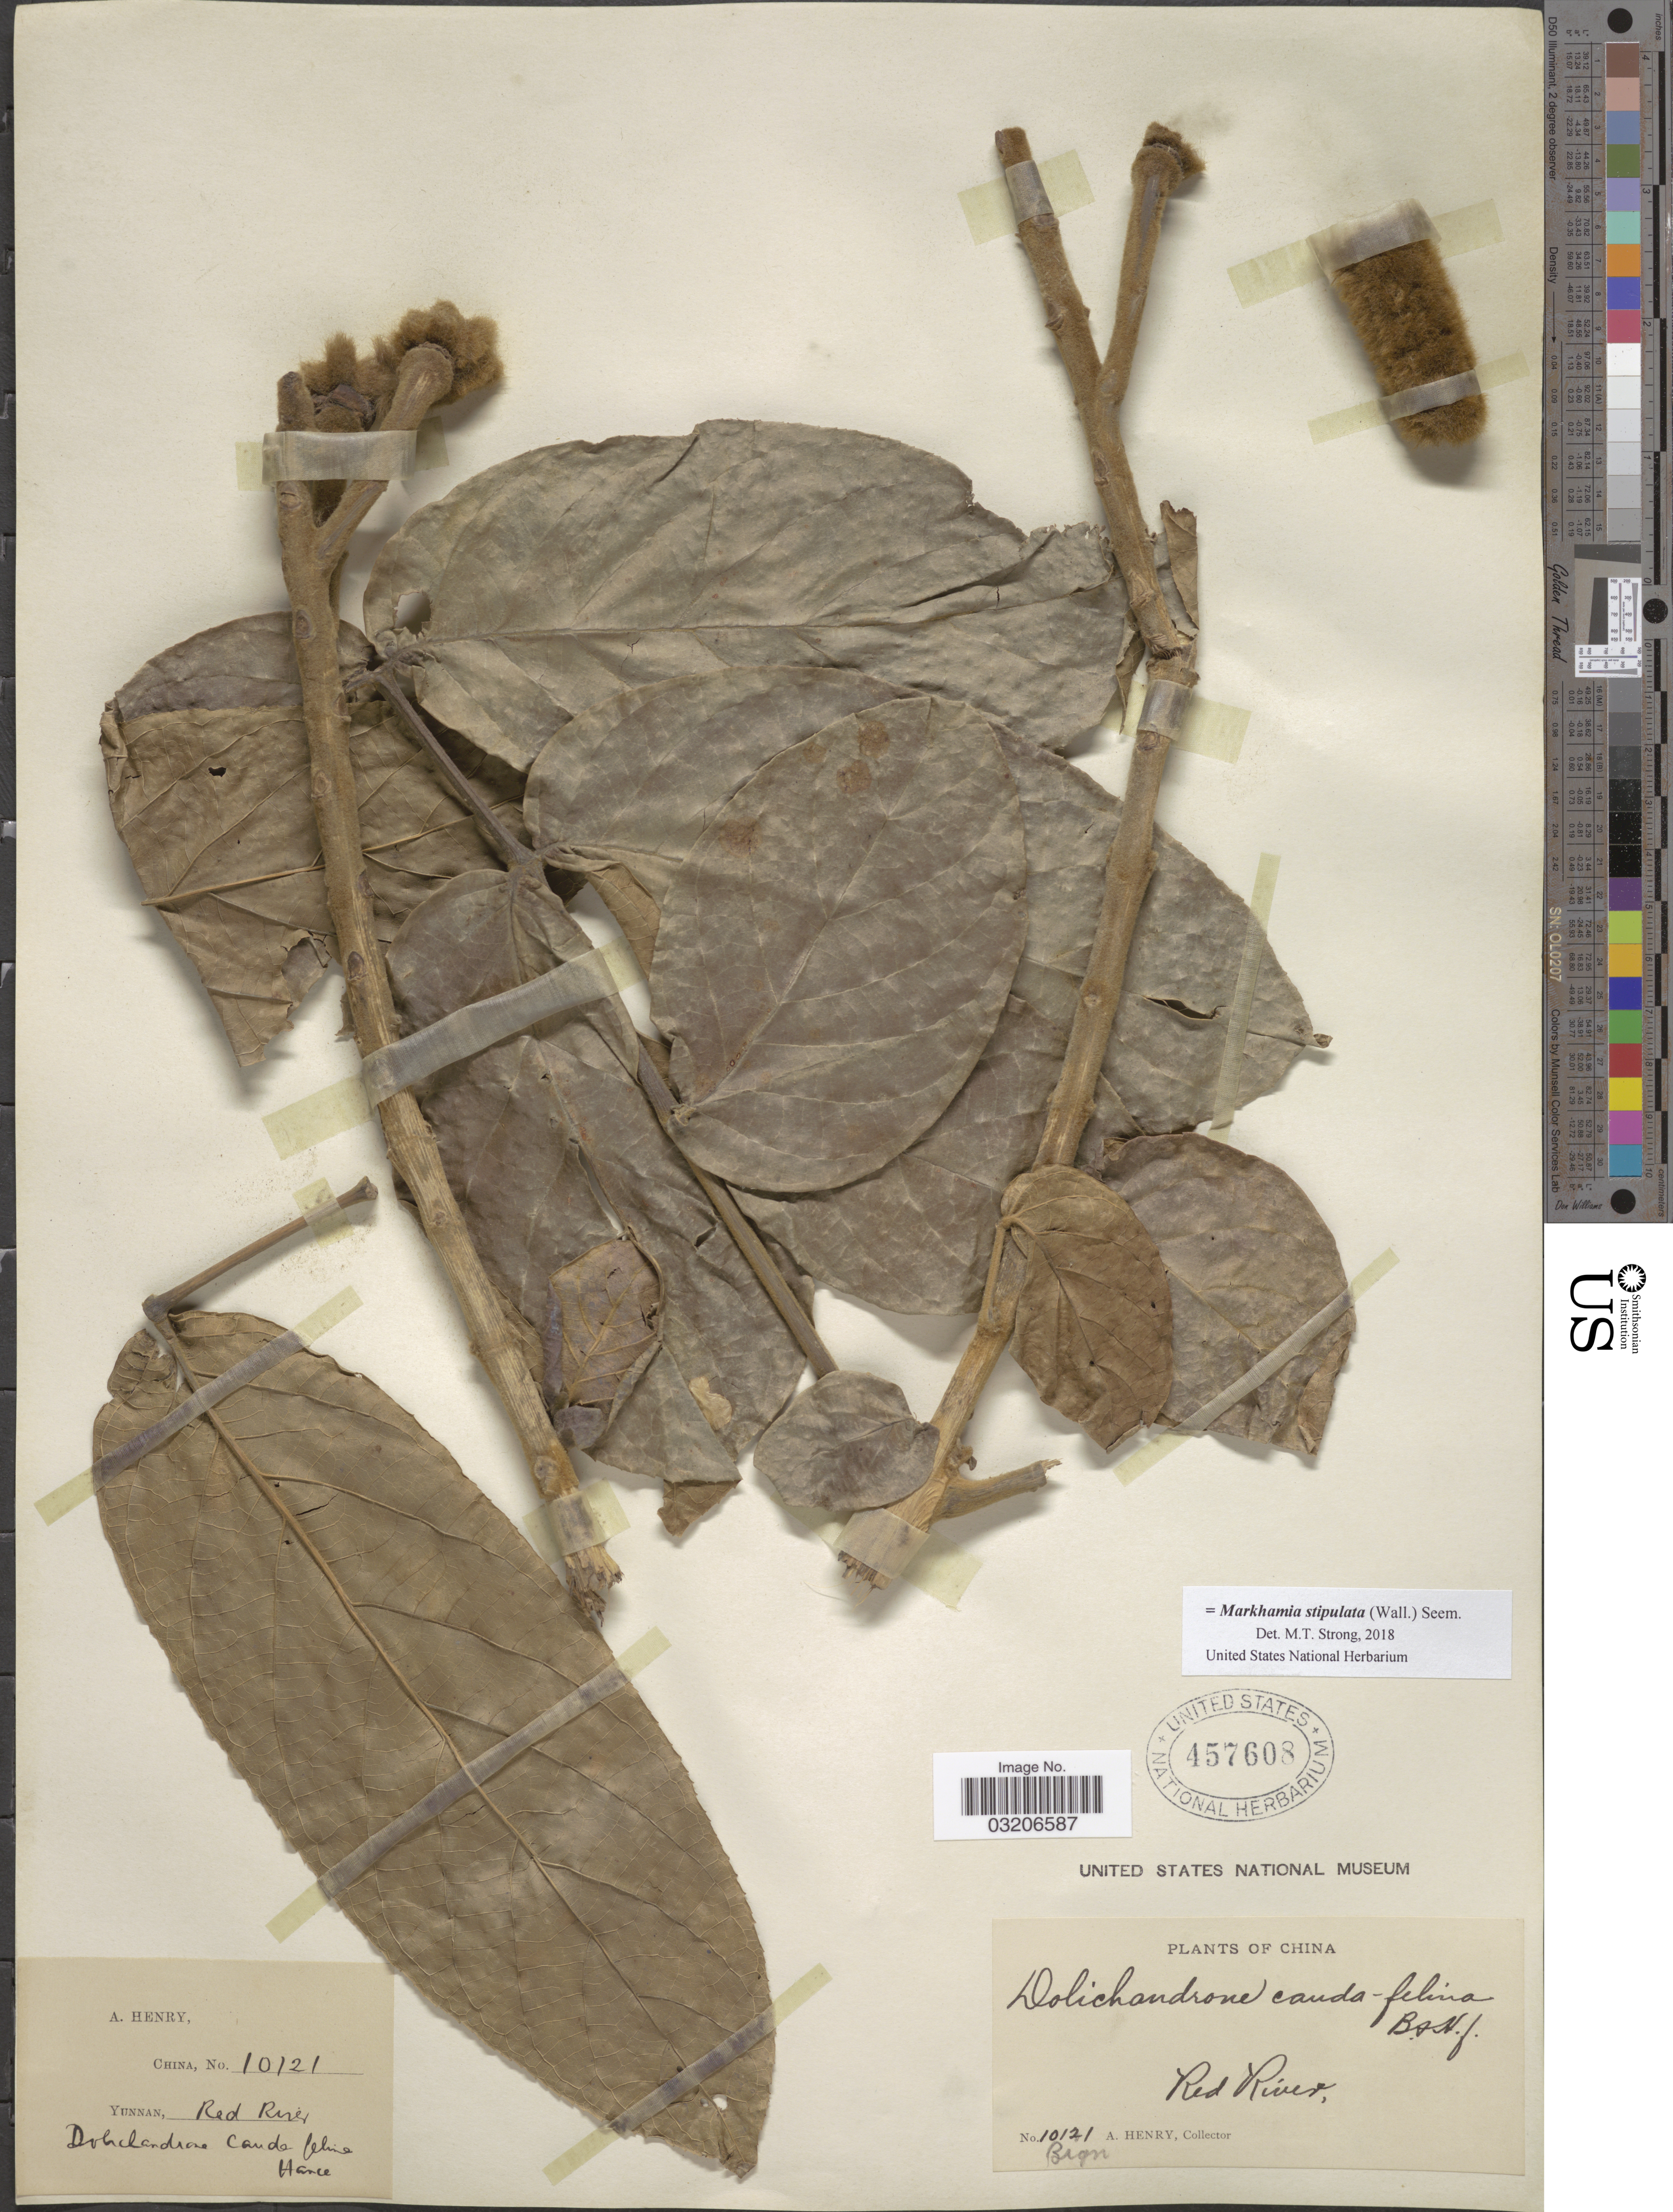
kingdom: Plantae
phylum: Tracheophyta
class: Magnoliopsida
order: Lamiales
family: Bignoniaceae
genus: Markhamia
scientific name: Markhamia stipulata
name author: (Wall.) Seem.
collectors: A. Henry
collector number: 10121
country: China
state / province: Yunnan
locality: Red River.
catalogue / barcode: US 457608